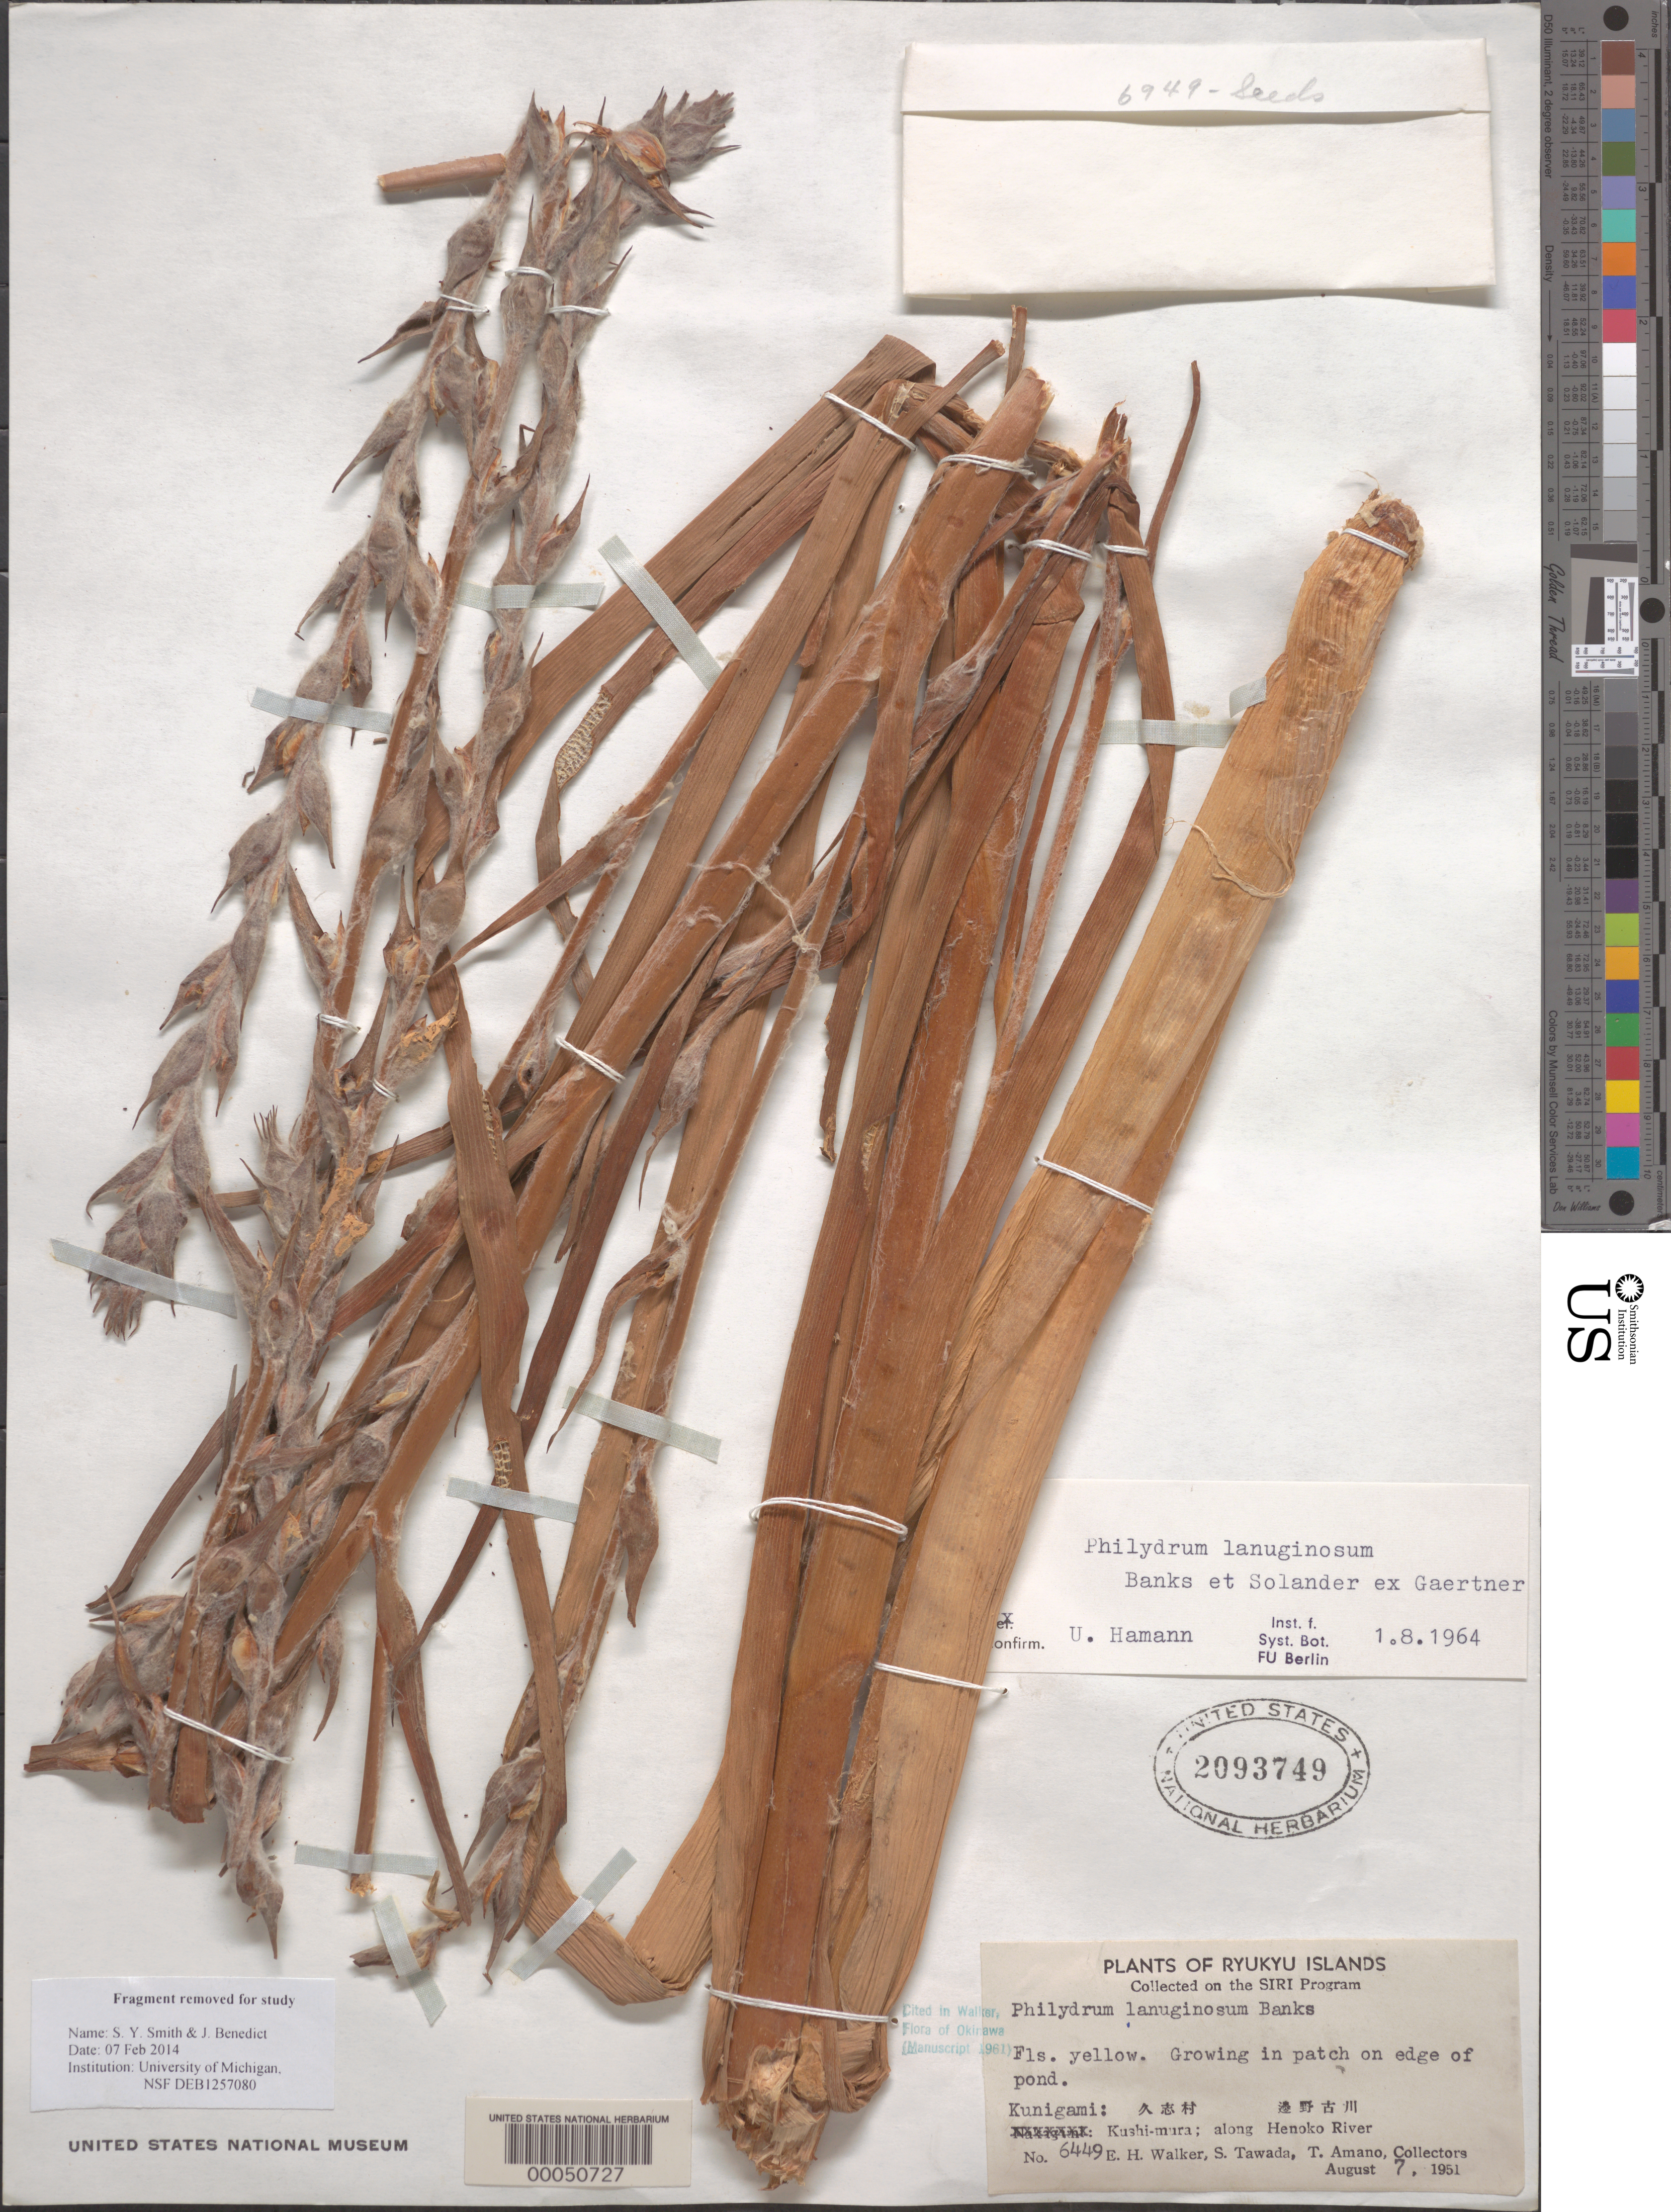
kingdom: Plantae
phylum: Tracheophyta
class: Liliopsida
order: Commelinales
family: Philydraceae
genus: Philydrum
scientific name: Philydrum lanuginosum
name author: Banks & Sol. ex Gaertn.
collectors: E. H. Walker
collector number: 644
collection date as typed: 02 Oct 1955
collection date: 1955-10-02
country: Japan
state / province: Okinawa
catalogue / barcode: US 2093749